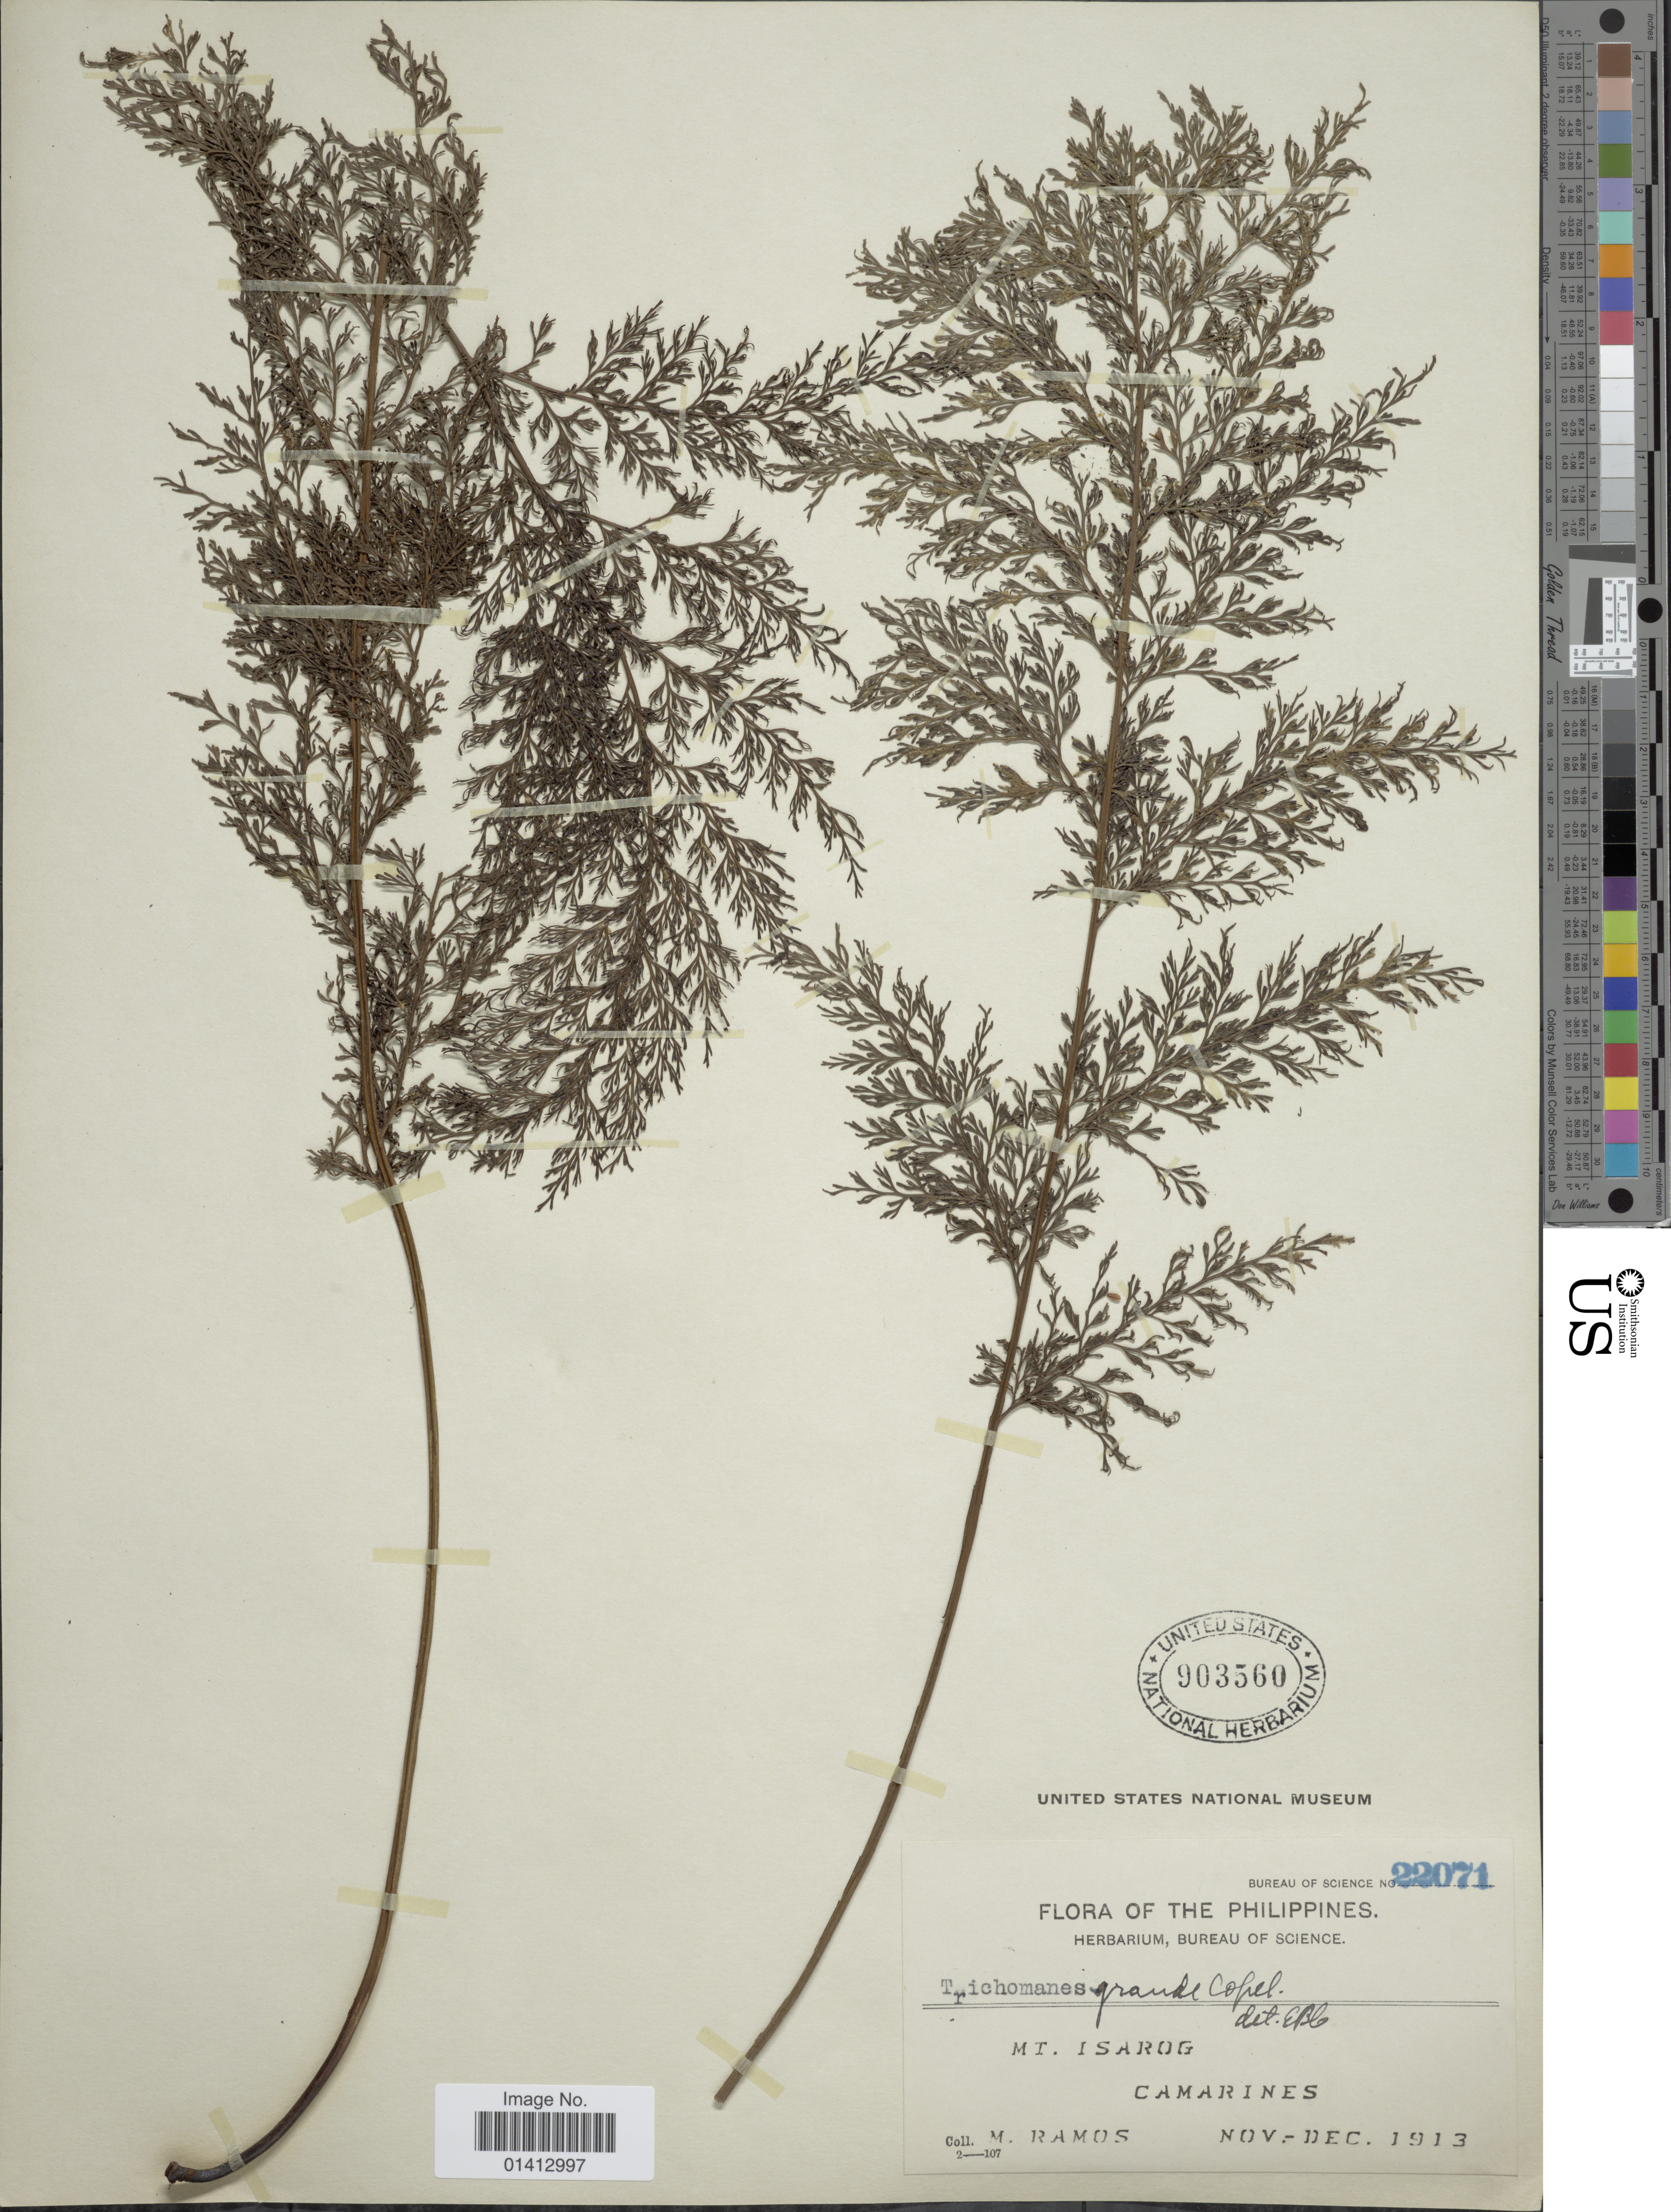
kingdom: Plantae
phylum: Tracheophyta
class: Polypodiopsida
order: Hymenophyllales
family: Hymenophyllaceae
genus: Crepidomanes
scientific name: Crepidomanes grande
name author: (Copel.) Ebihara & K. Iwats.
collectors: M. Ramos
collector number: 22071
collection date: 1913-11/1913-12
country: Philippines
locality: Mt Isarog, Camarines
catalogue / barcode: US 903560